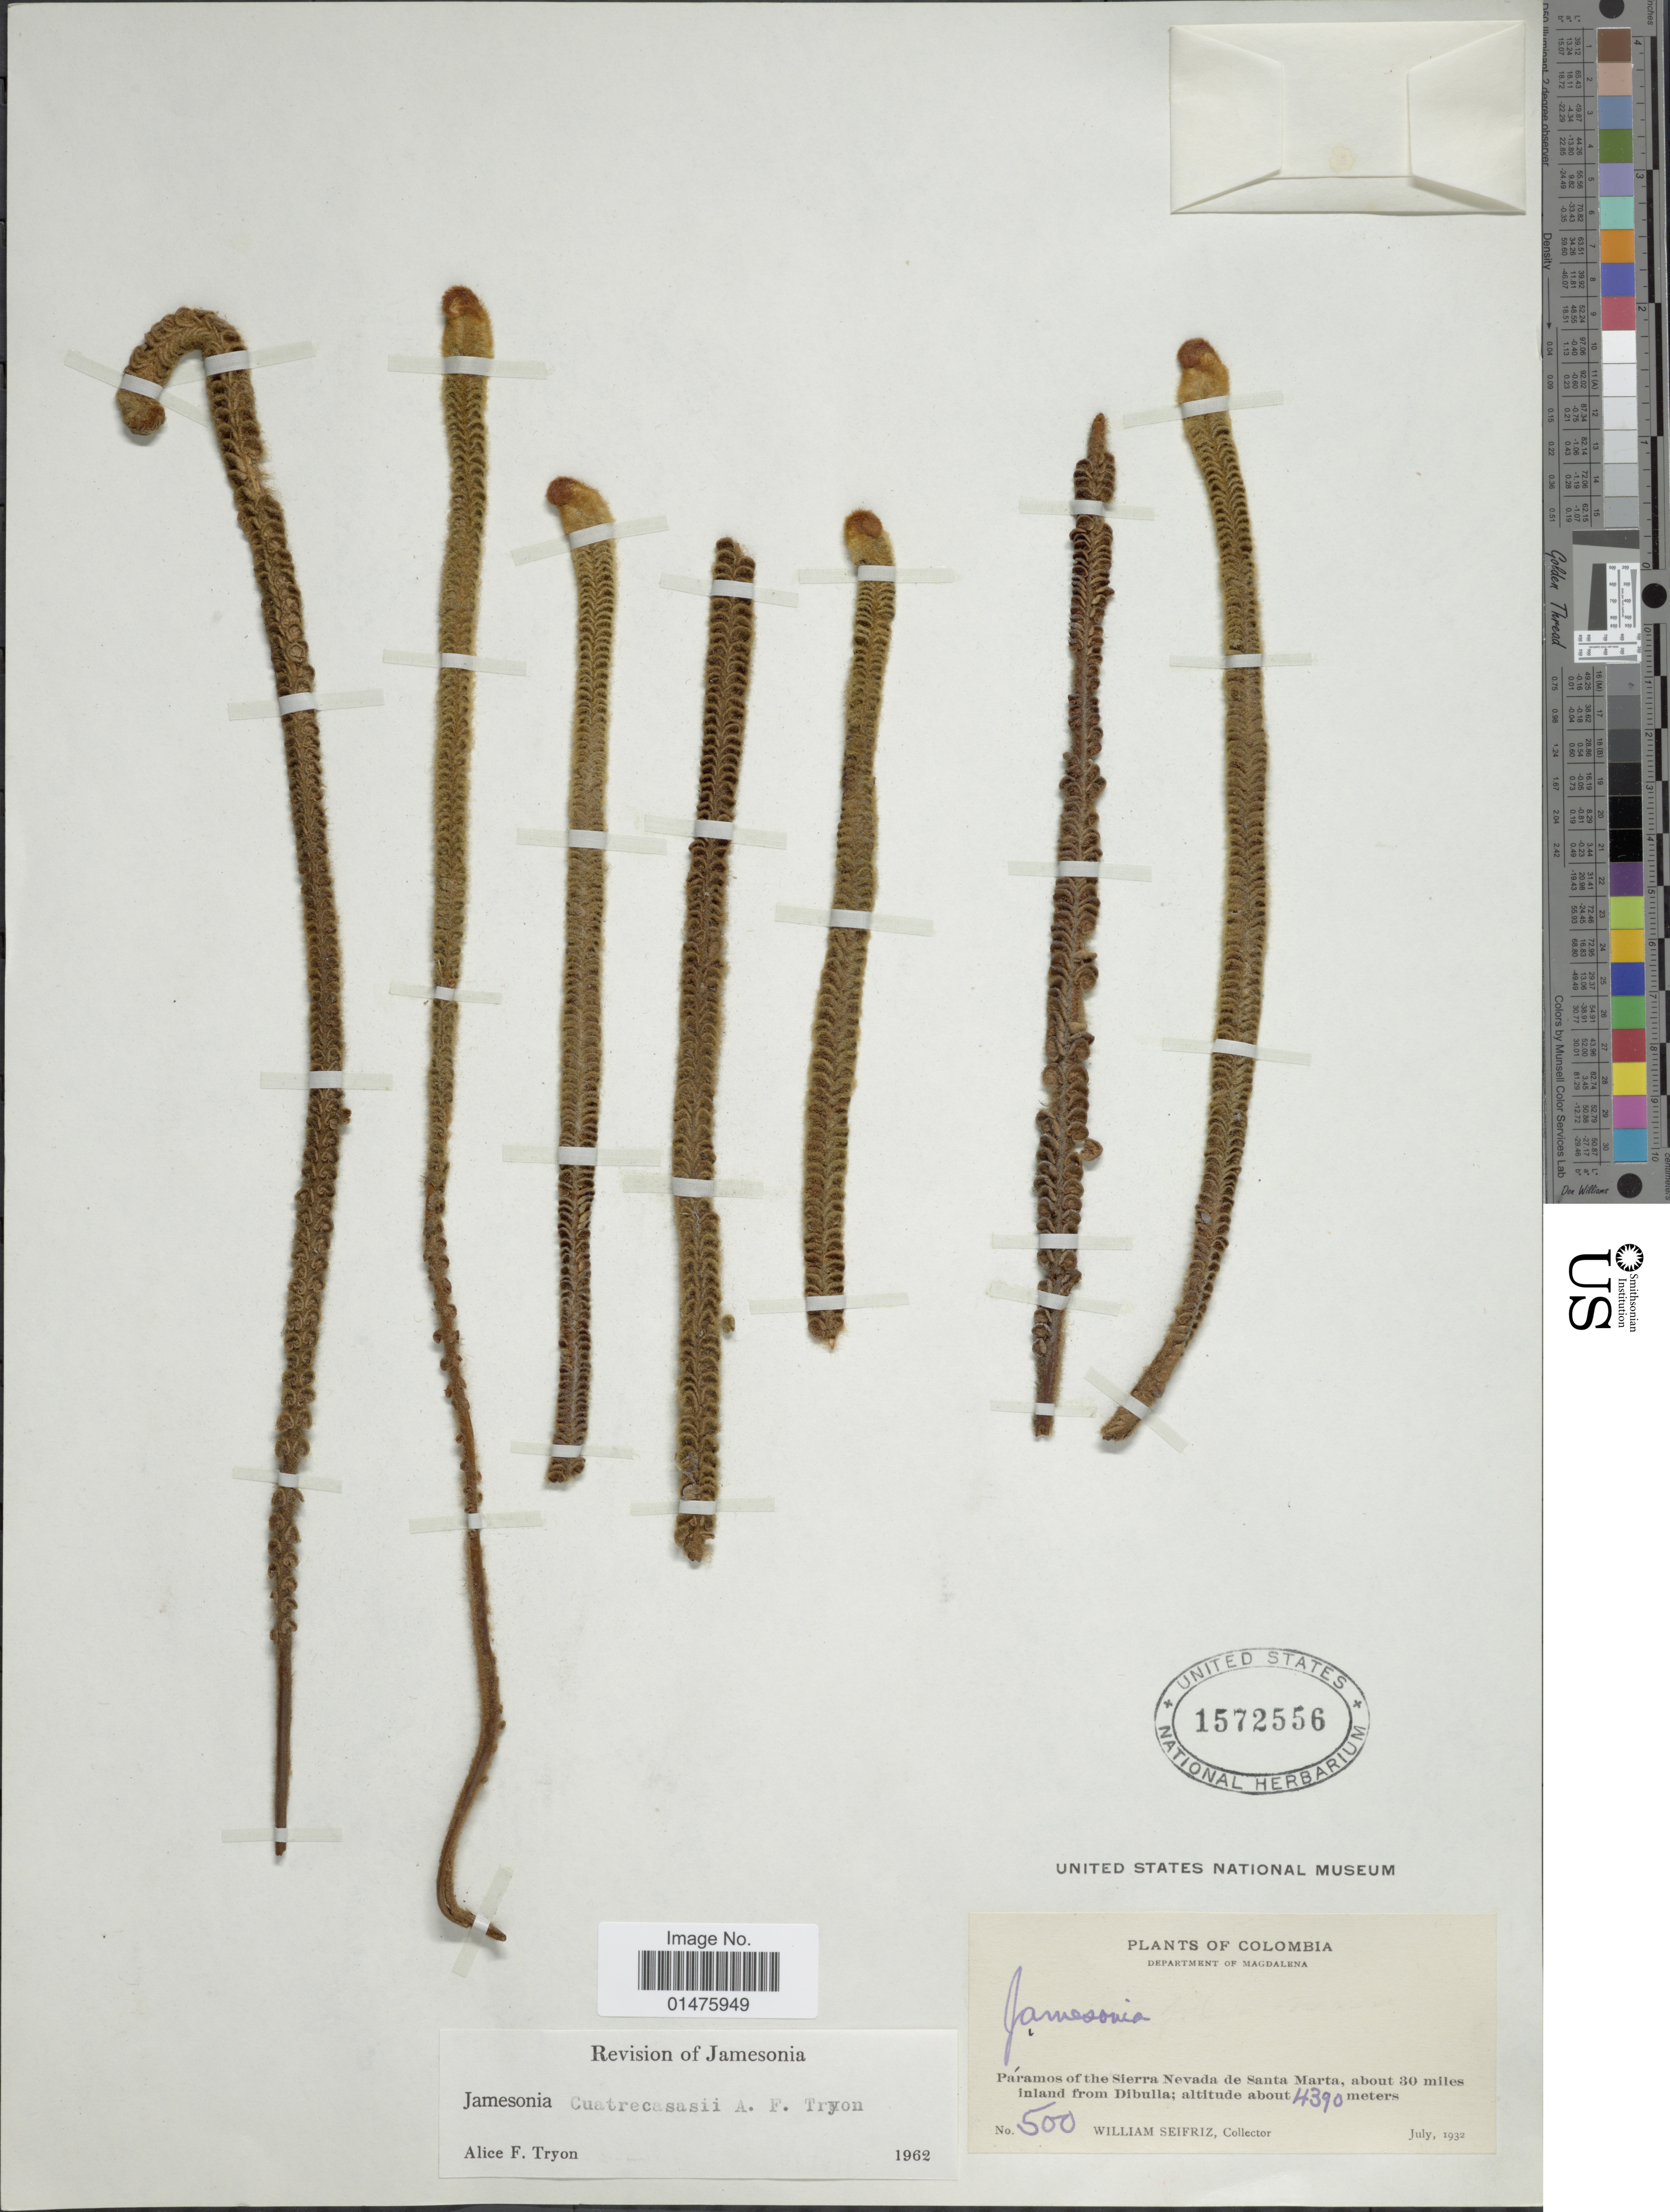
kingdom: Plantae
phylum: Tracheophyta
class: Polypodiopsida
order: Polypodiales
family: Pteridaceae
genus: Jamesonia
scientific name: Jamesonia cuatrecasasii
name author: A.F. Tryon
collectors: W. Seifriz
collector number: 500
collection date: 1932-07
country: Colombia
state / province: Magdalena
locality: Department of Magdalena, Páramo of the SIerra Nevada de Santa Marta, about 30 miles inland from Dibulla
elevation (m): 4390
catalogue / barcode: US 1572556